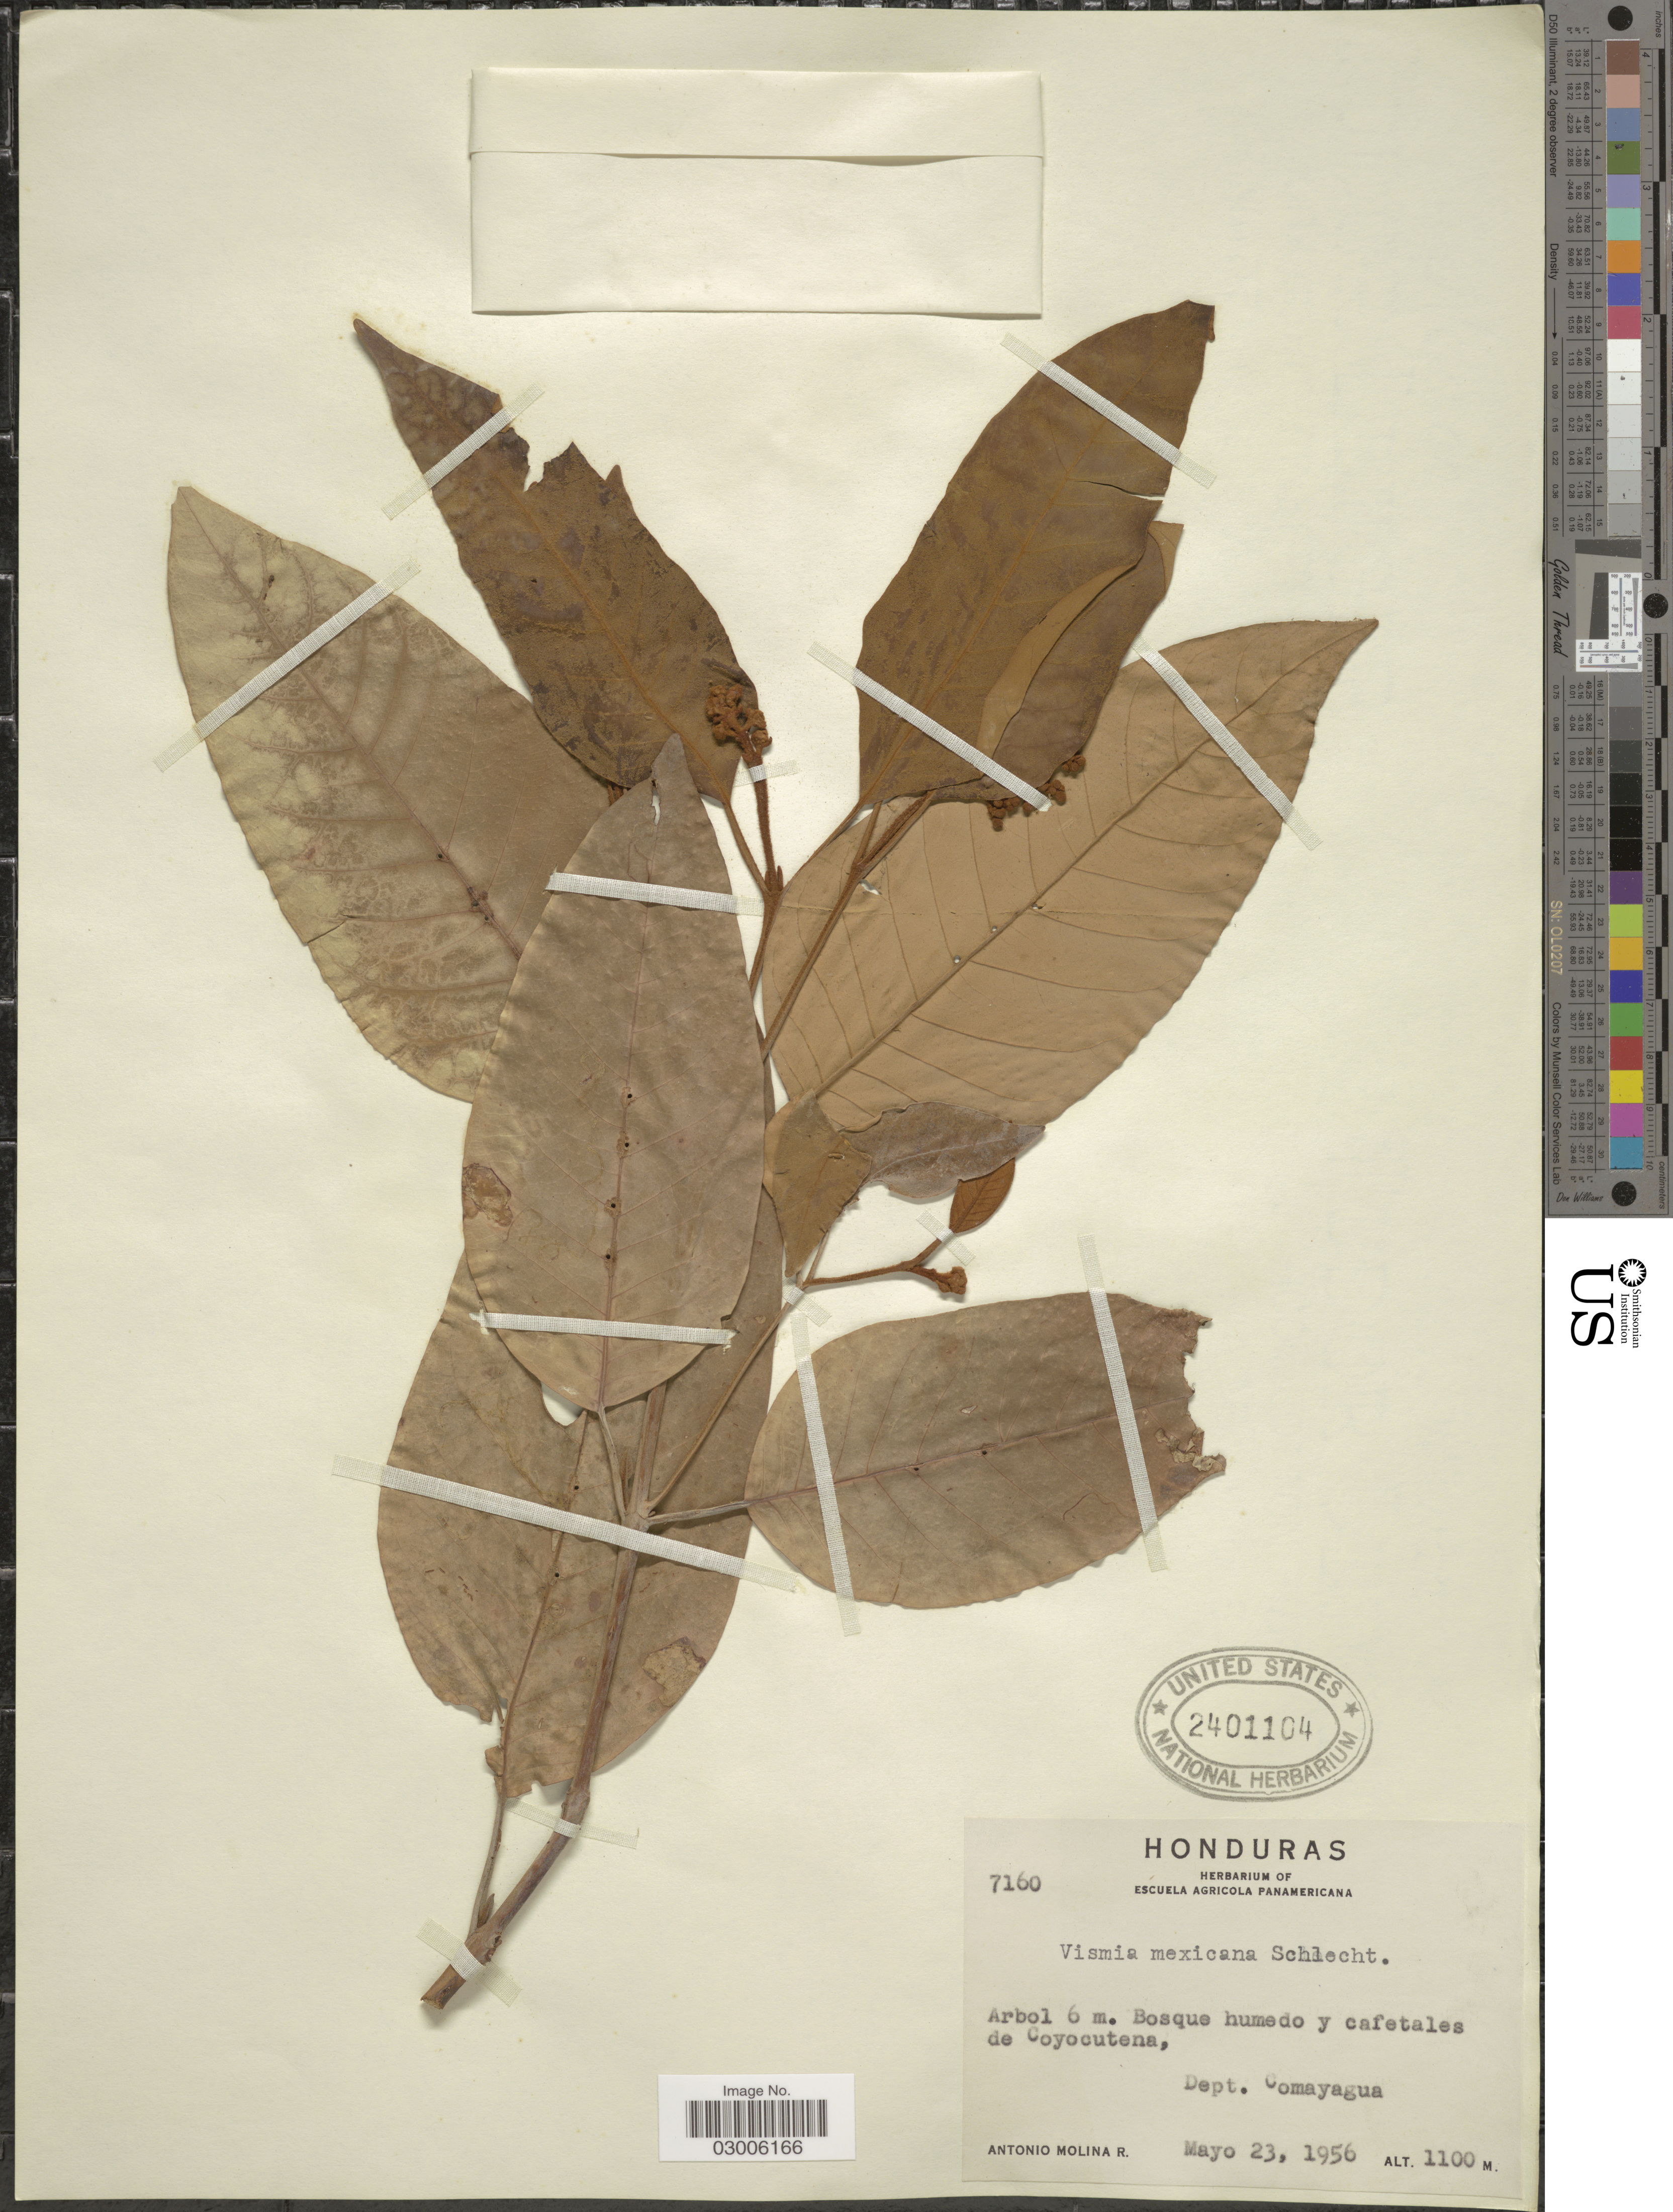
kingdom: Plantae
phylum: Tracheophyta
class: Magnoliopsida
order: Malpighiales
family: Hypericaceae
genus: Vismia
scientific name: Vismia baccifera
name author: (L.) Triana & Planch.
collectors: A. Molina R.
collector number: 7160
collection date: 1956-05-23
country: Honduras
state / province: Comayagua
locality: Coyocutena, Dept. Comayagua.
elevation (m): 1100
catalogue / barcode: US 2401104